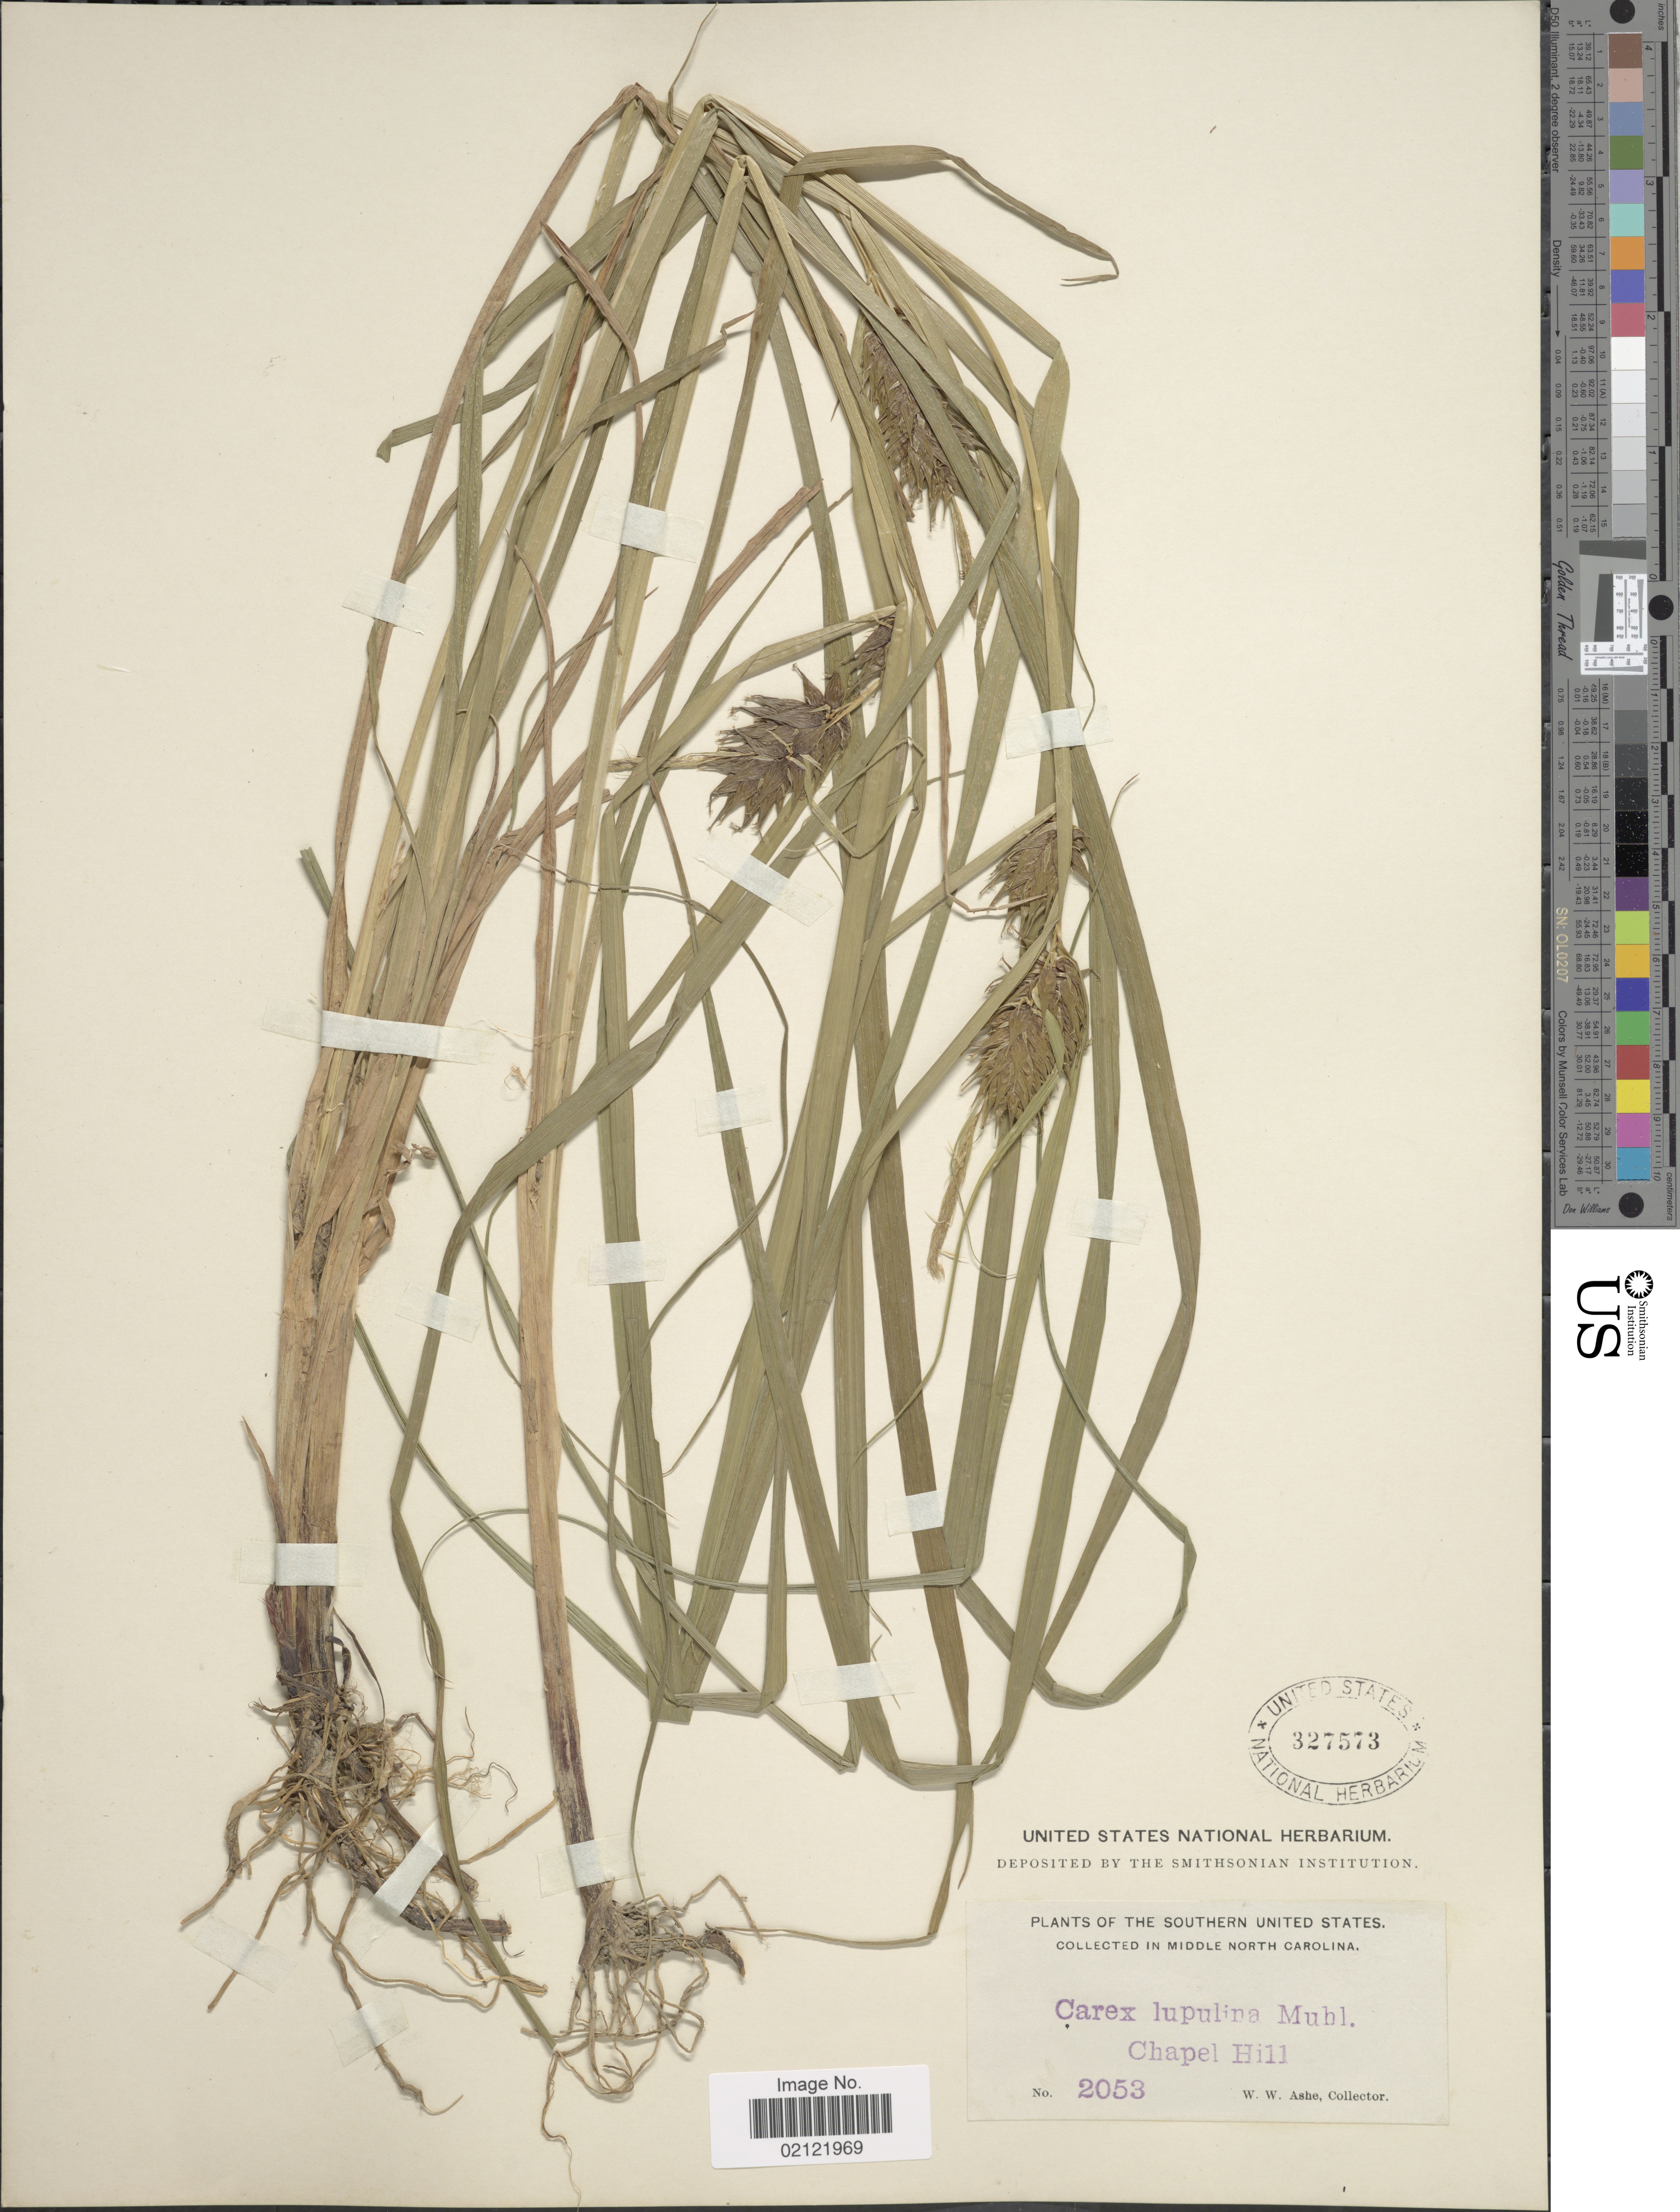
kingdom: Plantae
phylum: Tracheophyta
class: Liliopsida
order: Poales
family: Cyperaceae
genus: Carex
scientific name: Carex lupulina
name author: Muhl. ex Willd.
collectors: W. W. Ashe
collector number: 2053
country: United States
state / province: North Carolina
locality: Southern United States. Collected in Middle North Carolina. Chapel Hill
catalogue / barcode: US 327573